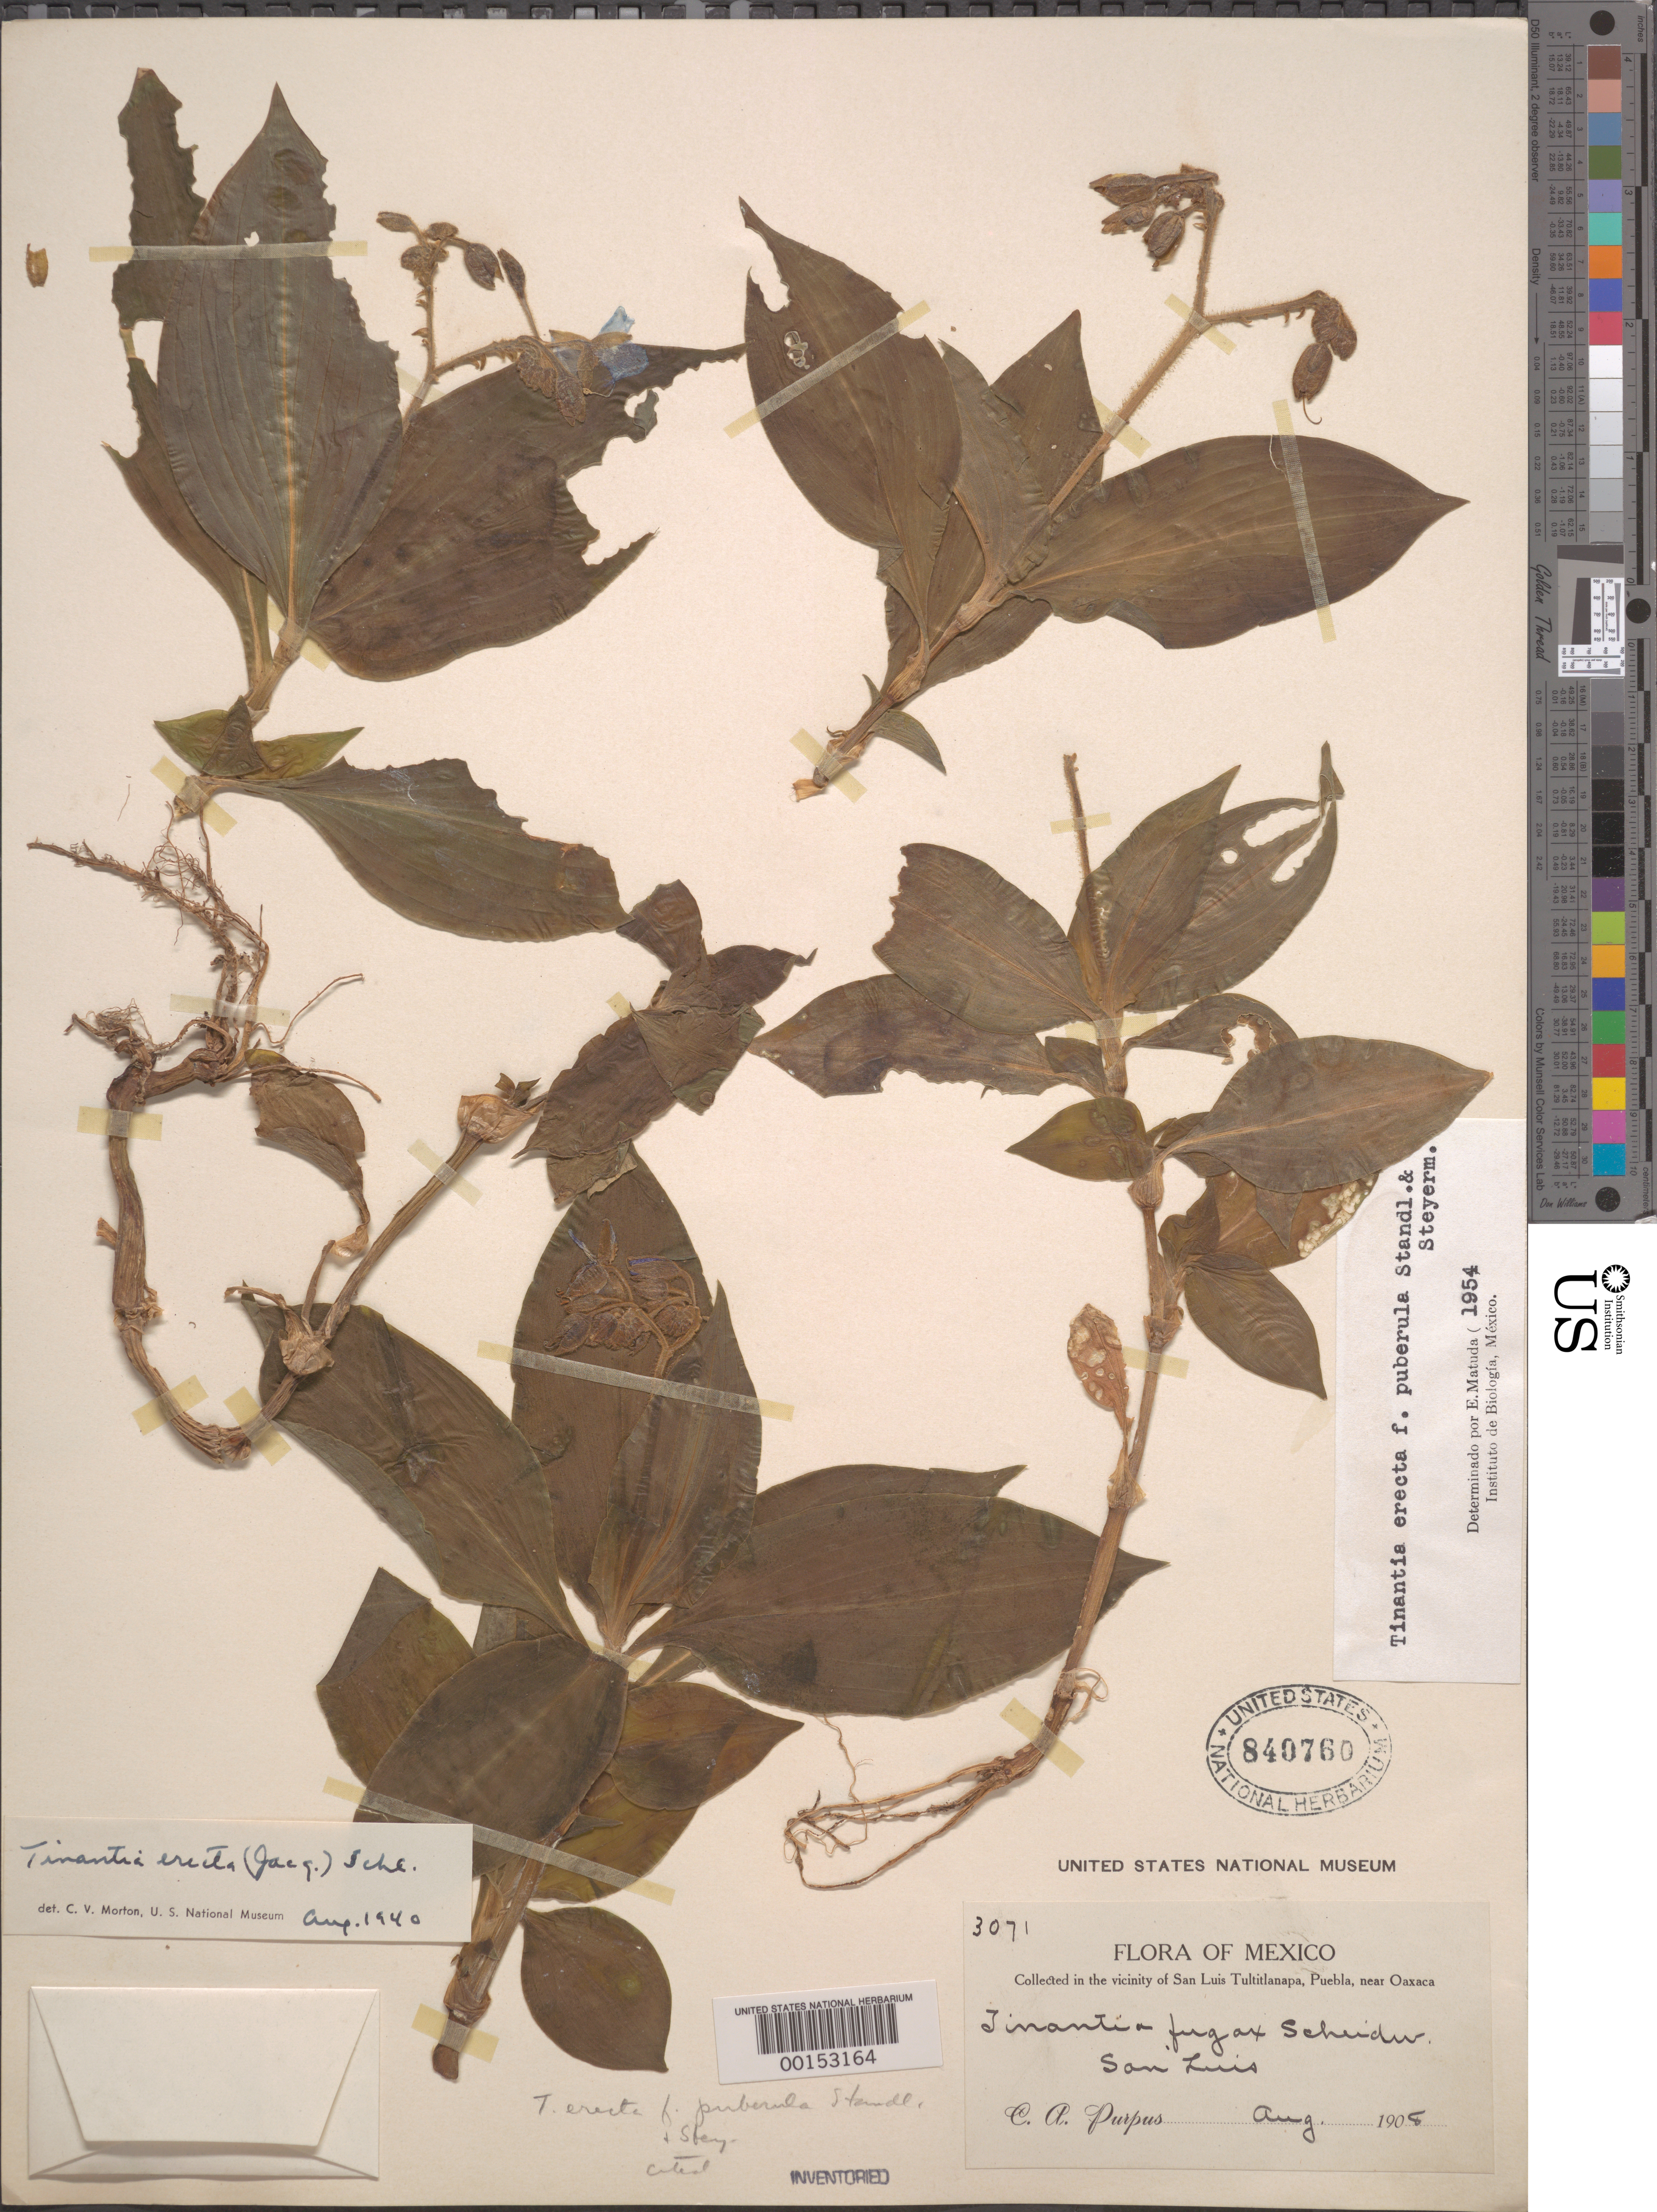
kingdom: Plantae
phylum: Tracheophyta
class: Liliopsida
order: Commelinales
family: Commelinaceae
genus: Tinantia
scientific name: Tinantia erecta f. puberula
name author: Standl. & Steyerm.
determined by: Matuda, E.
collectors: C. A. Purpus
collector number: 3071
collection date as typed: Aug 1905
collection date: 1905-08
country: Mexico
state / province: Puebla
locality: San luis tultitlanapa, near Oaxaca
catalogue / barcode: US 840760